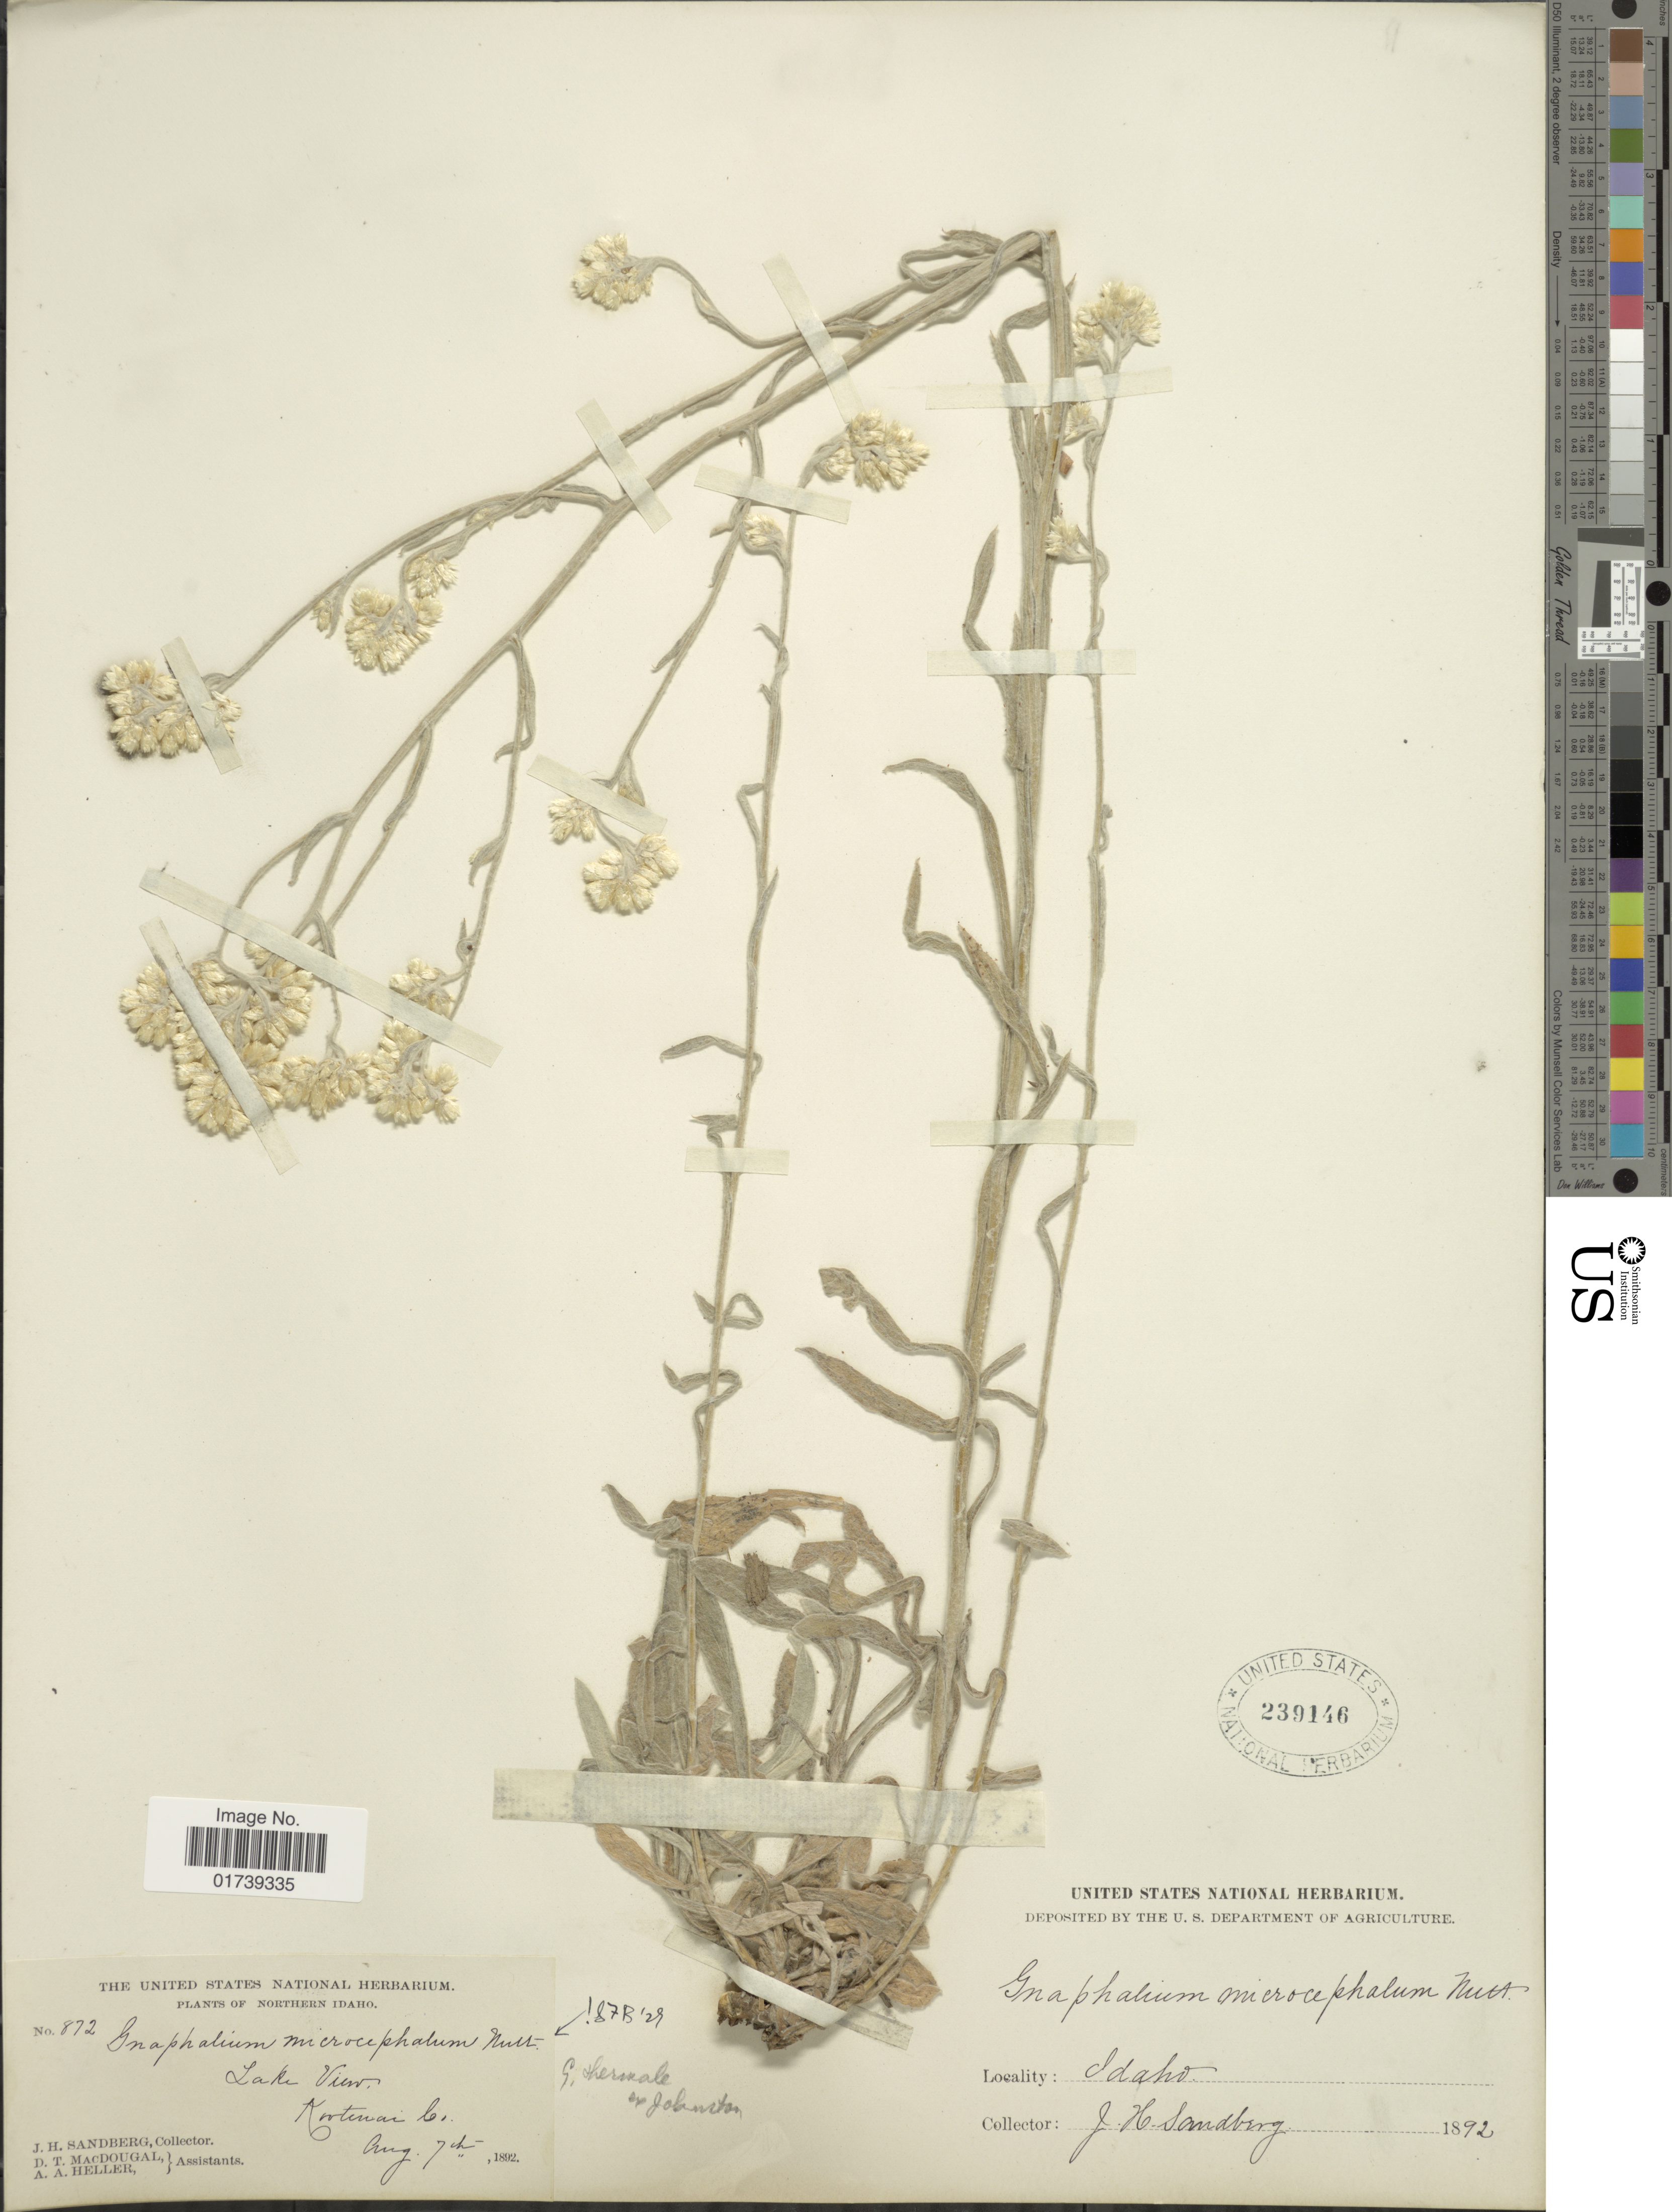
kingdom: Plantae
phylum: Tracheophyta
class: Magnoliopsida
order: Asterales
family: Asteraceae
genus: Pseudognaphalium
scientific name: Pseudognaphalium microcephalum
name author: (Nutt.) Anderb.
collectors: J. H. Sandberg, D. T. MacDougal & A. A. Heller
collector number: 872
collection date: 1892-08-07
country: United States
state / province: Idaho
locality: Lake View, Kootenai Co.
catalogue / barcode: US 239146